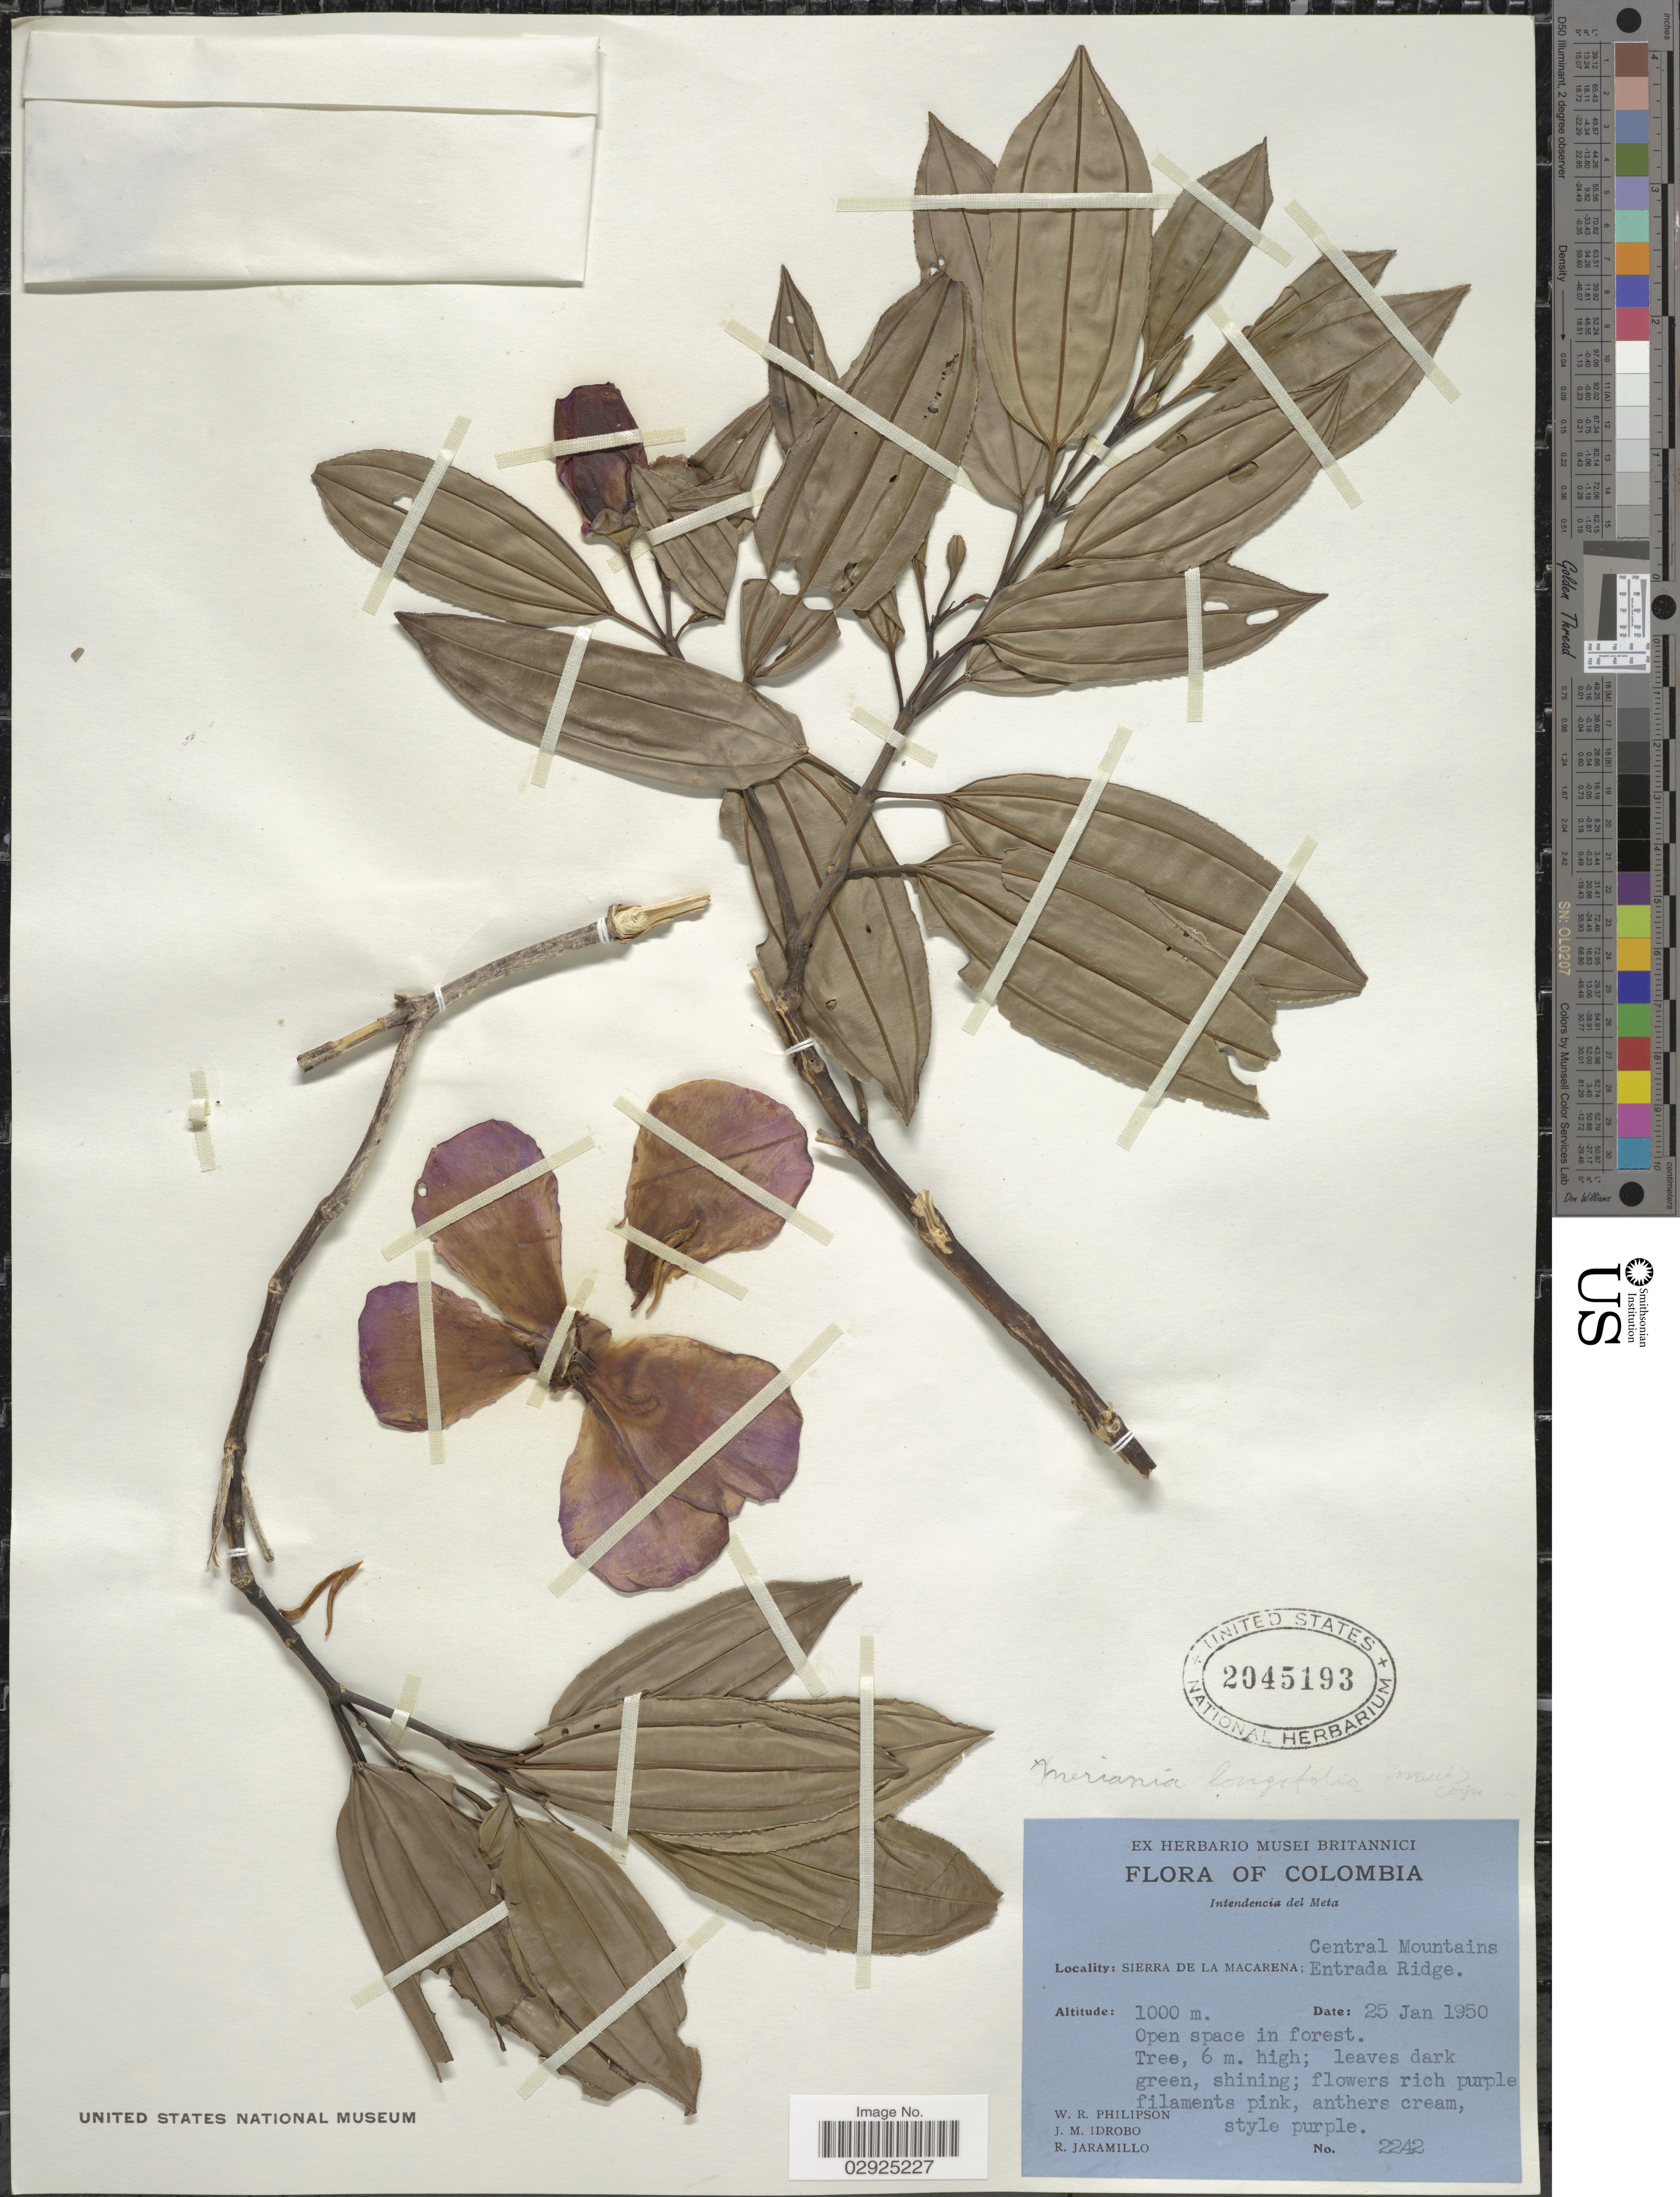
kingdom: Plantae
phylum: Tracheophyta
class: Magnoliopsida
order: Myrtales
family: Melastomataceae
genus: Meriania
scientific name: Meriania longifolia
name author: (Naudin) Cogn.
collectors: W. R. Philipson, J. M. Idrobo & R. Jaramillo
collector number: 2242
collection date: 1950-01-25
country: Colombia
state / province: Meta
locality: Intendencia del Meta. Sierra de la Macarena: Central Mountains, Entrada Ridge.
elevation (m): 1000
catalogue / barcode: US 2045193